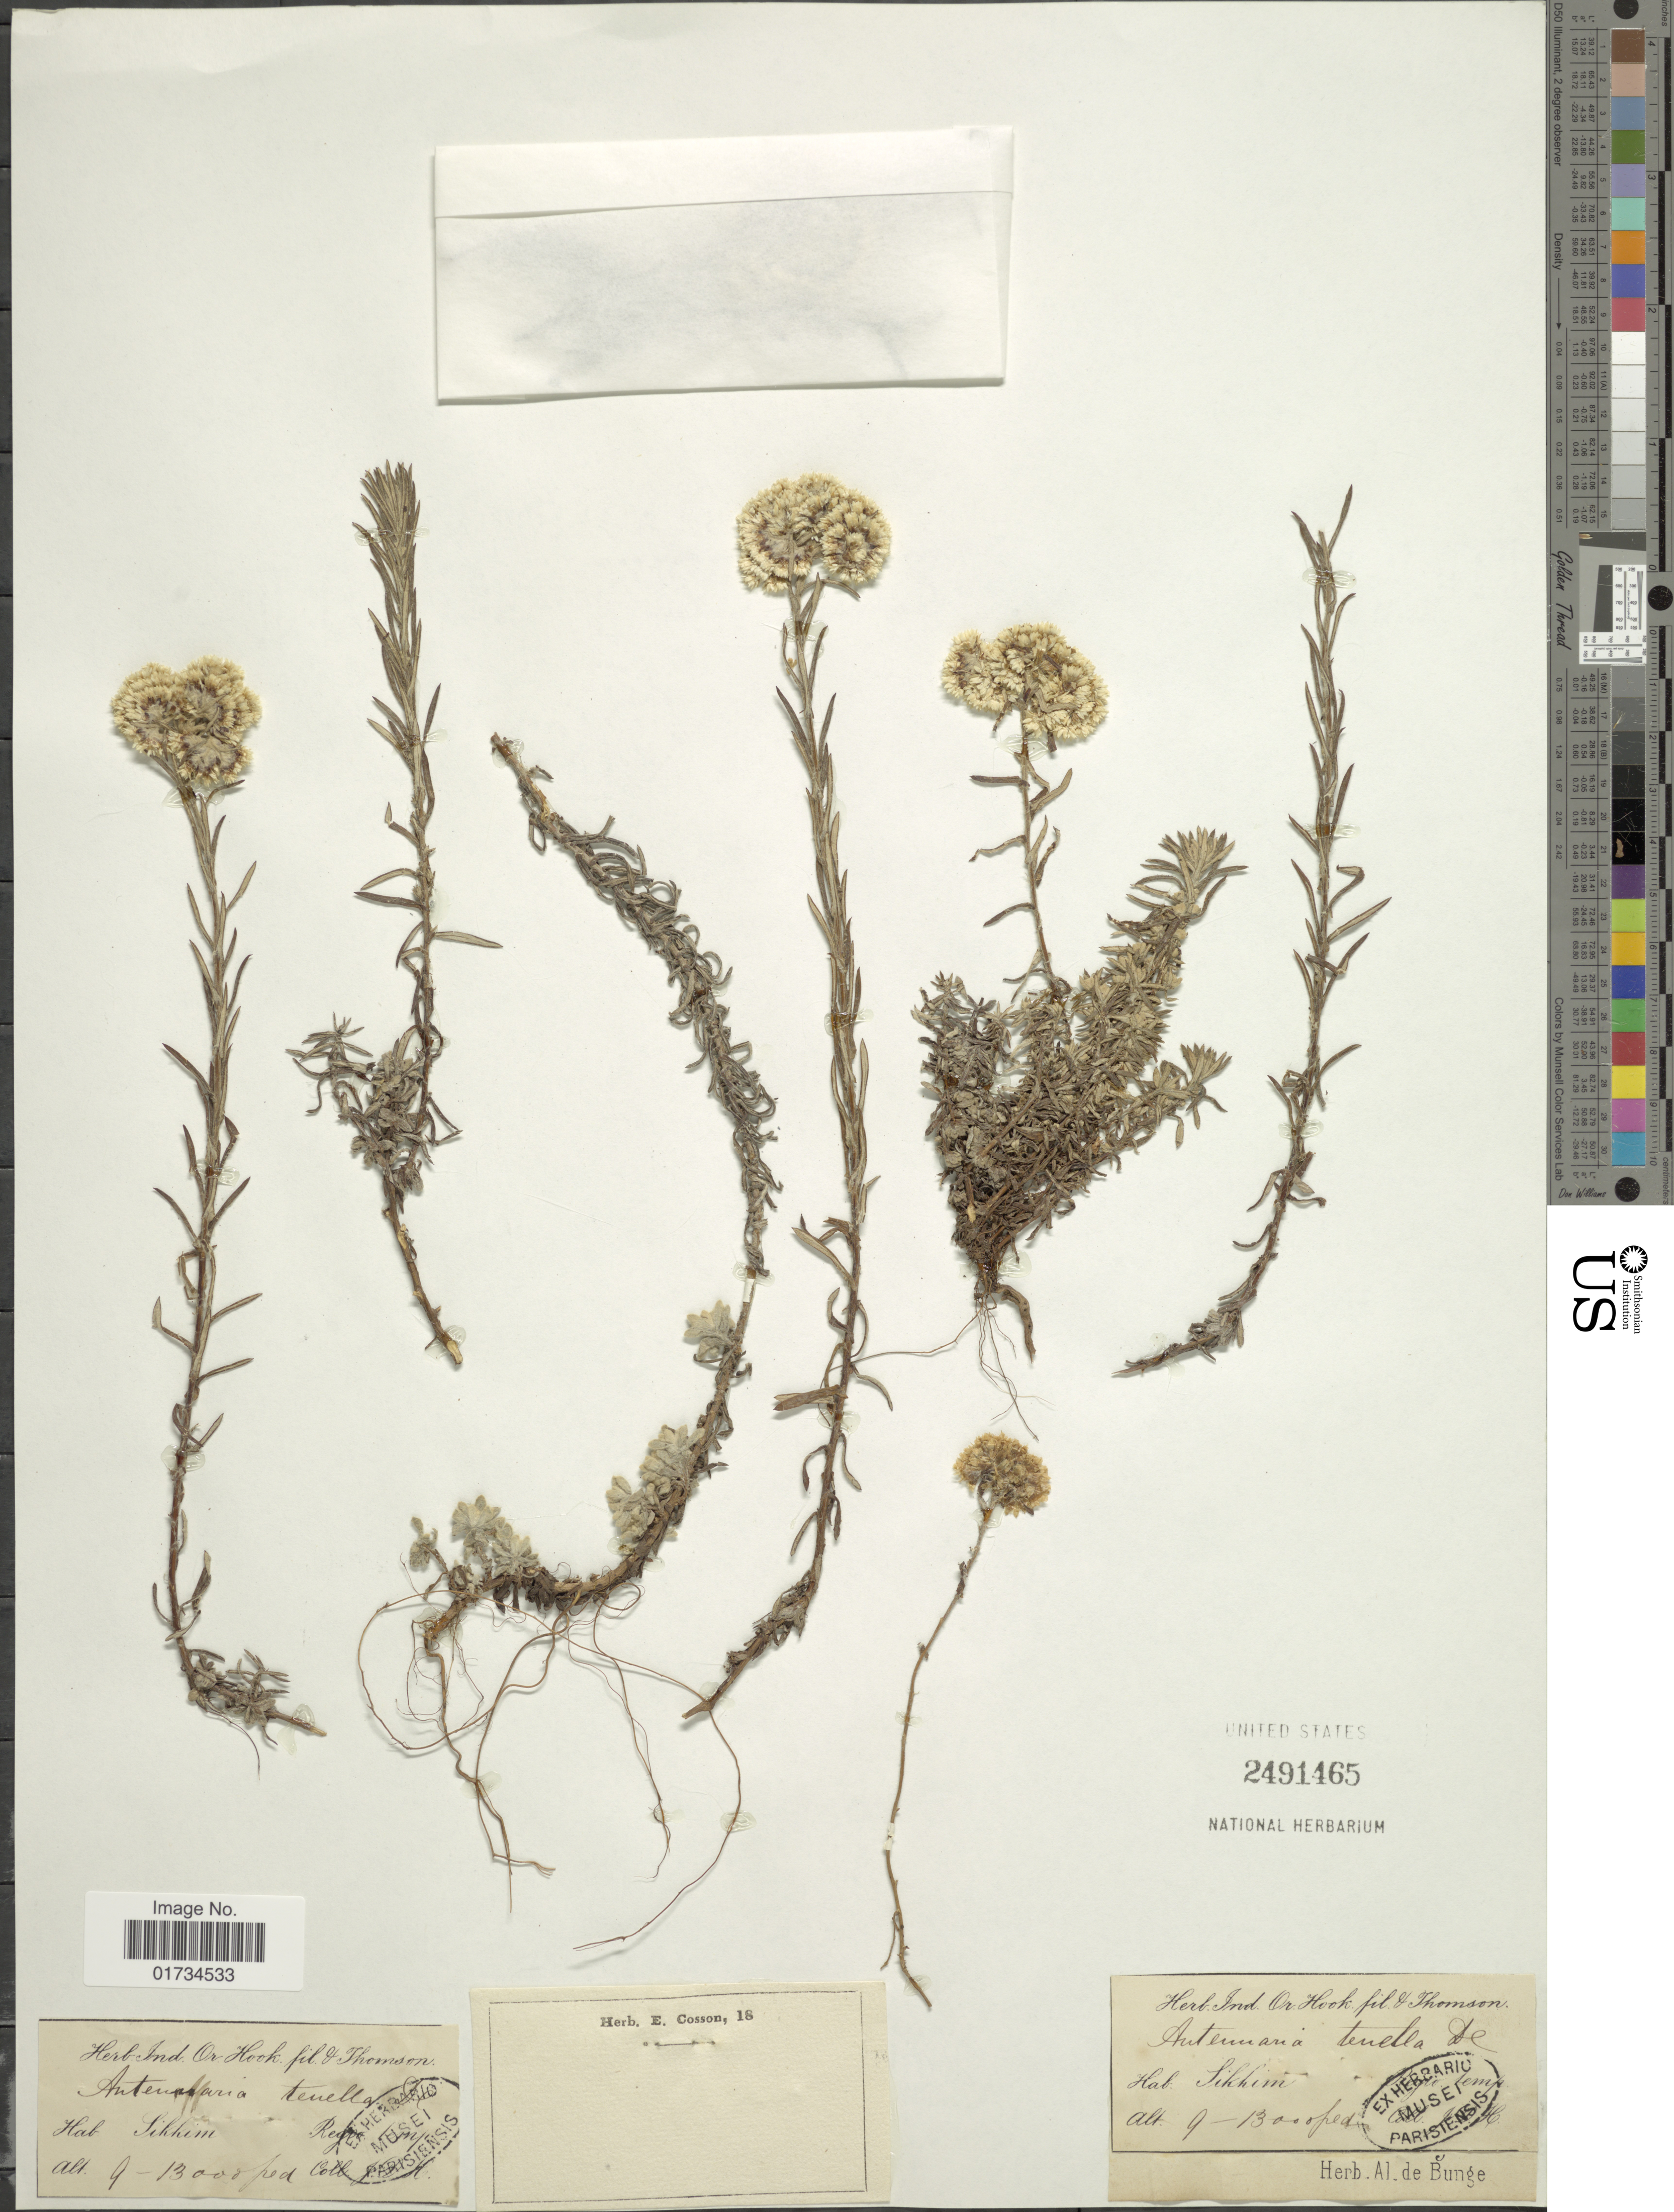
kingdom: Plantae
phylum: Tracheophyta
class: Magnoliopsida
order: Asterales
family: Asteraceae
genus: Anaphalis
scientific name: Anaphalis contorta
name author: (D. Don) Hook. f.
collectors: J. D. Hooker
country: India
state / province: Sikkim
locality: Ind. Sikhim. Regio Temp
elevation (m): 2743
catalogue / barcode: US 2491465